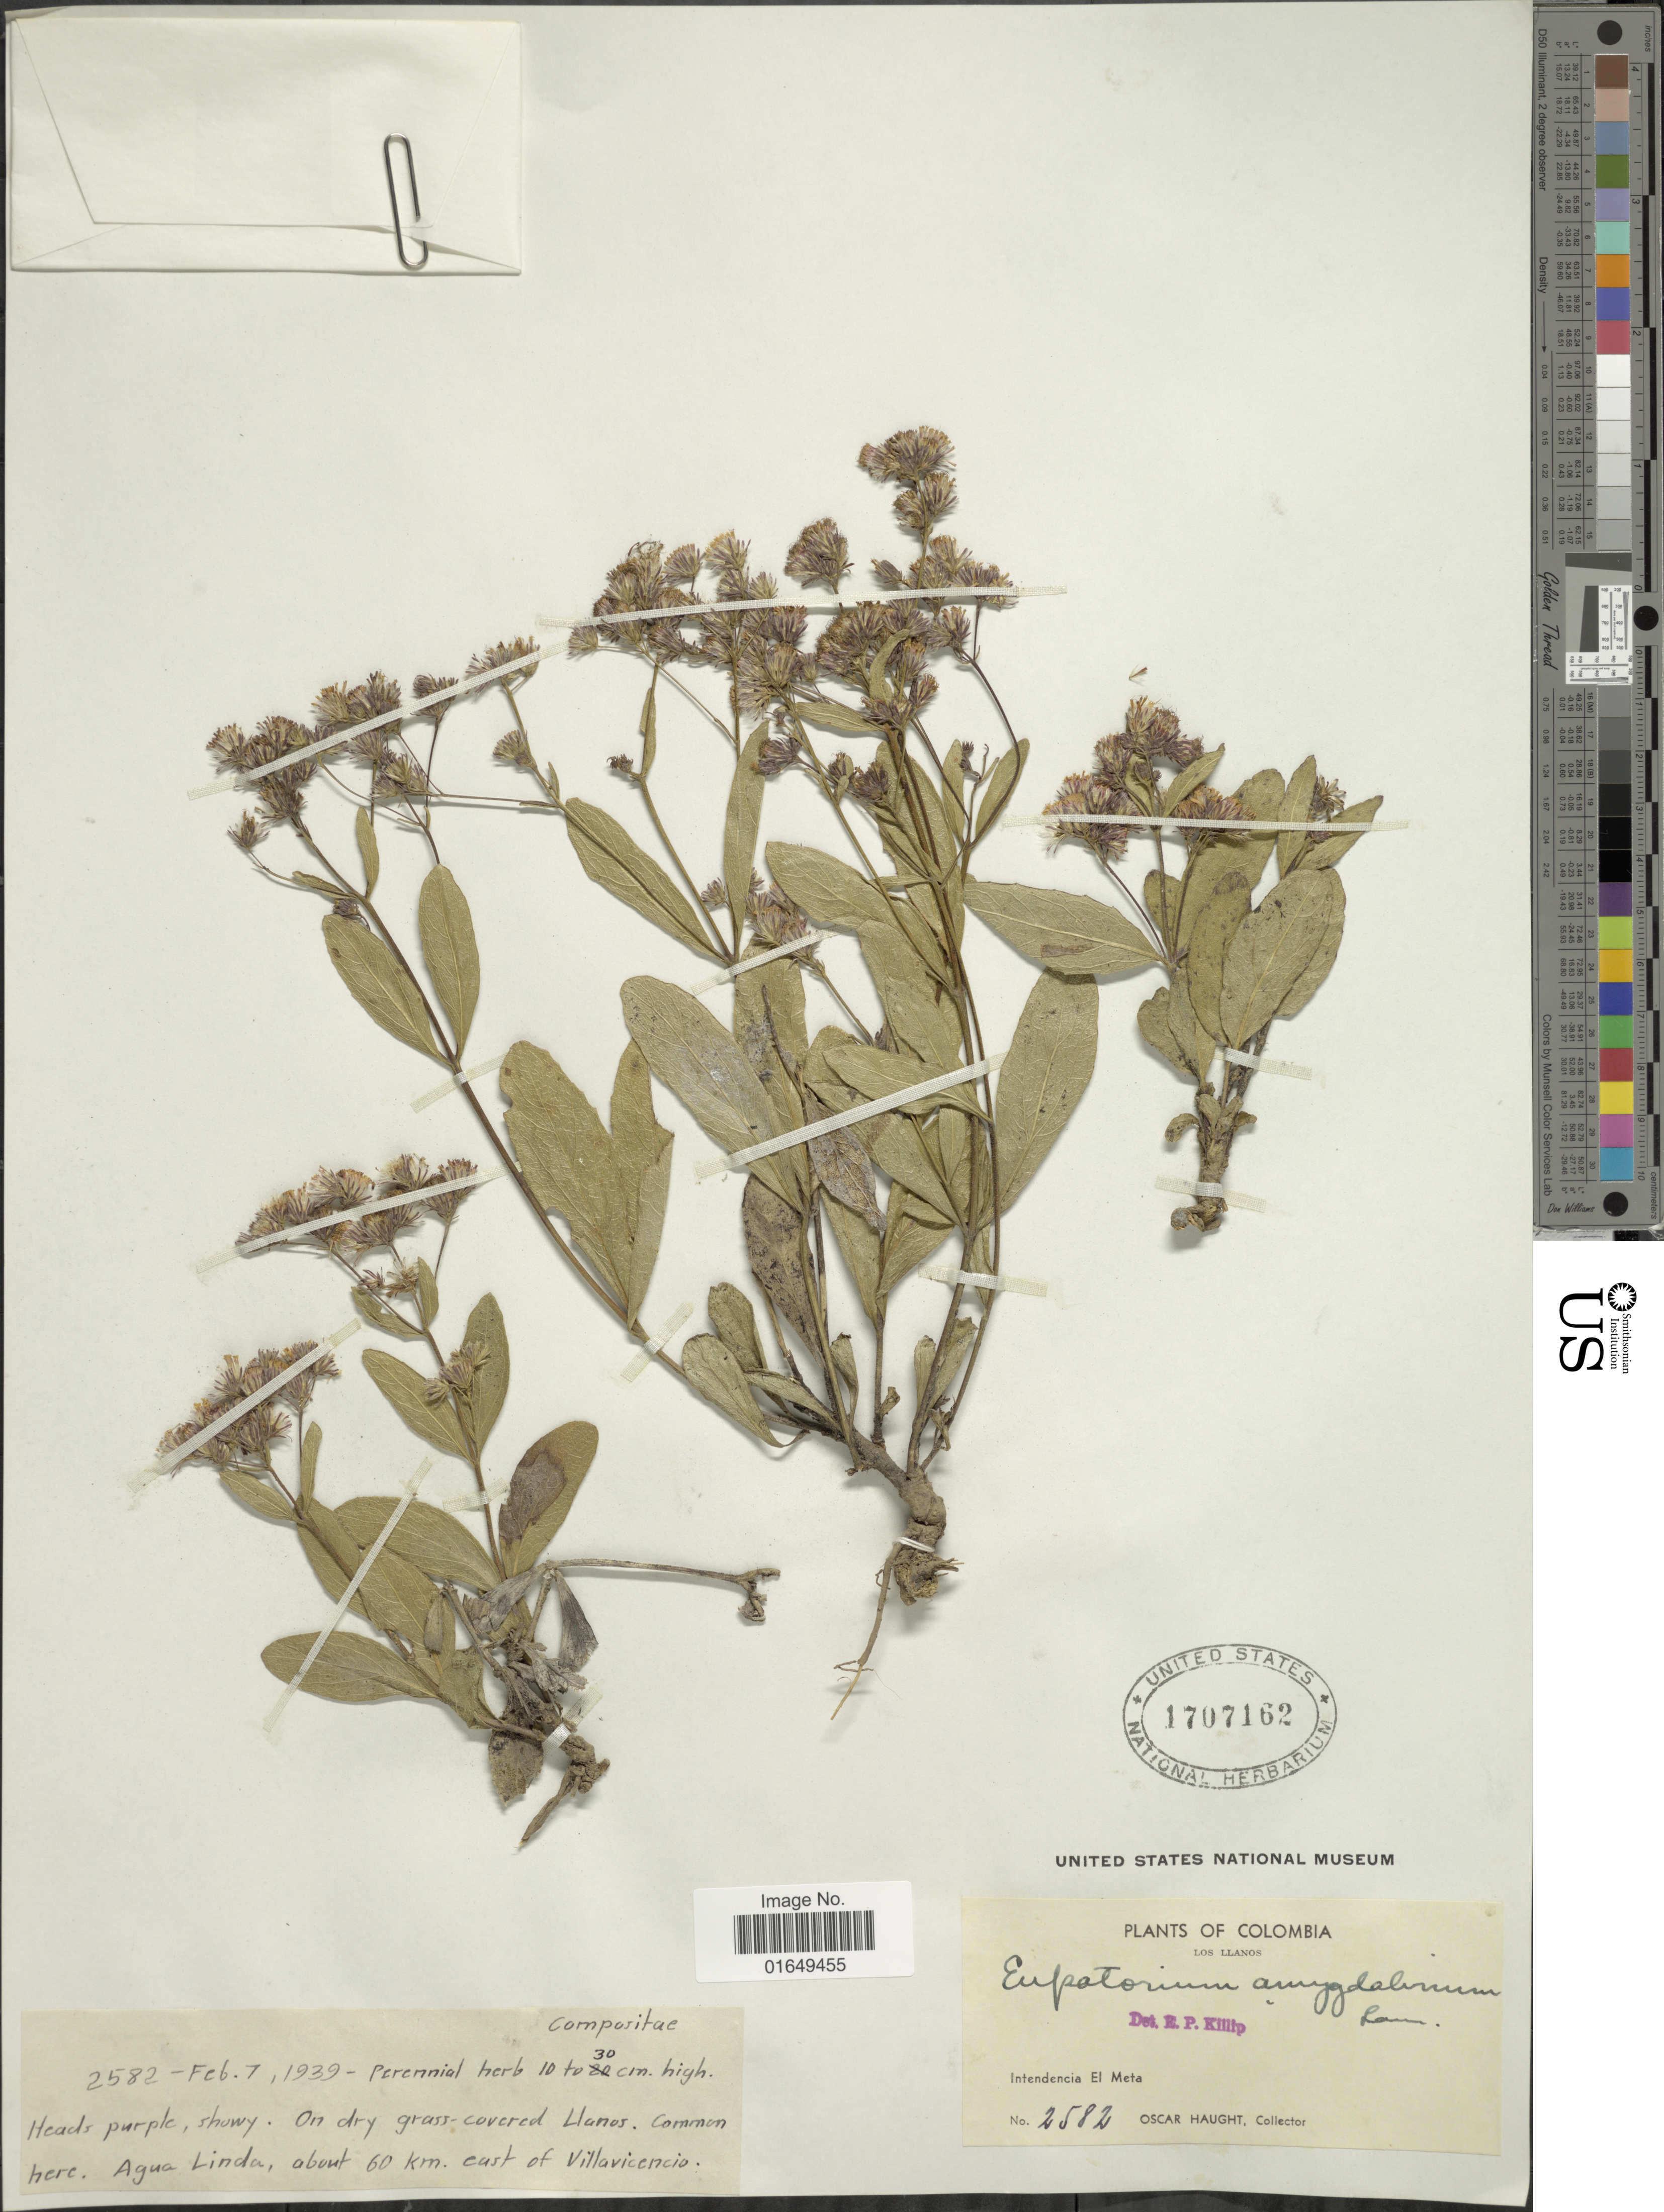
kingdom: Plantae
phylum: Tracheophyta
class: Magnoliopsida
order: Asterales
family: Asteraceae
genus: Ayapana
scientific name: Ayapana amygdalina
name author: (Lam.) R.M. King & H. Rob.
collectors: O. L. Haught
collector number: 2582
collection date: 1939-02-07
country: Colombia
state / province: Meta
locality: Los Llanos, Intendencia El Meta, Agua Linda, about 60 km. east of Villavicencio.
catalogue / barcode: US 1707162